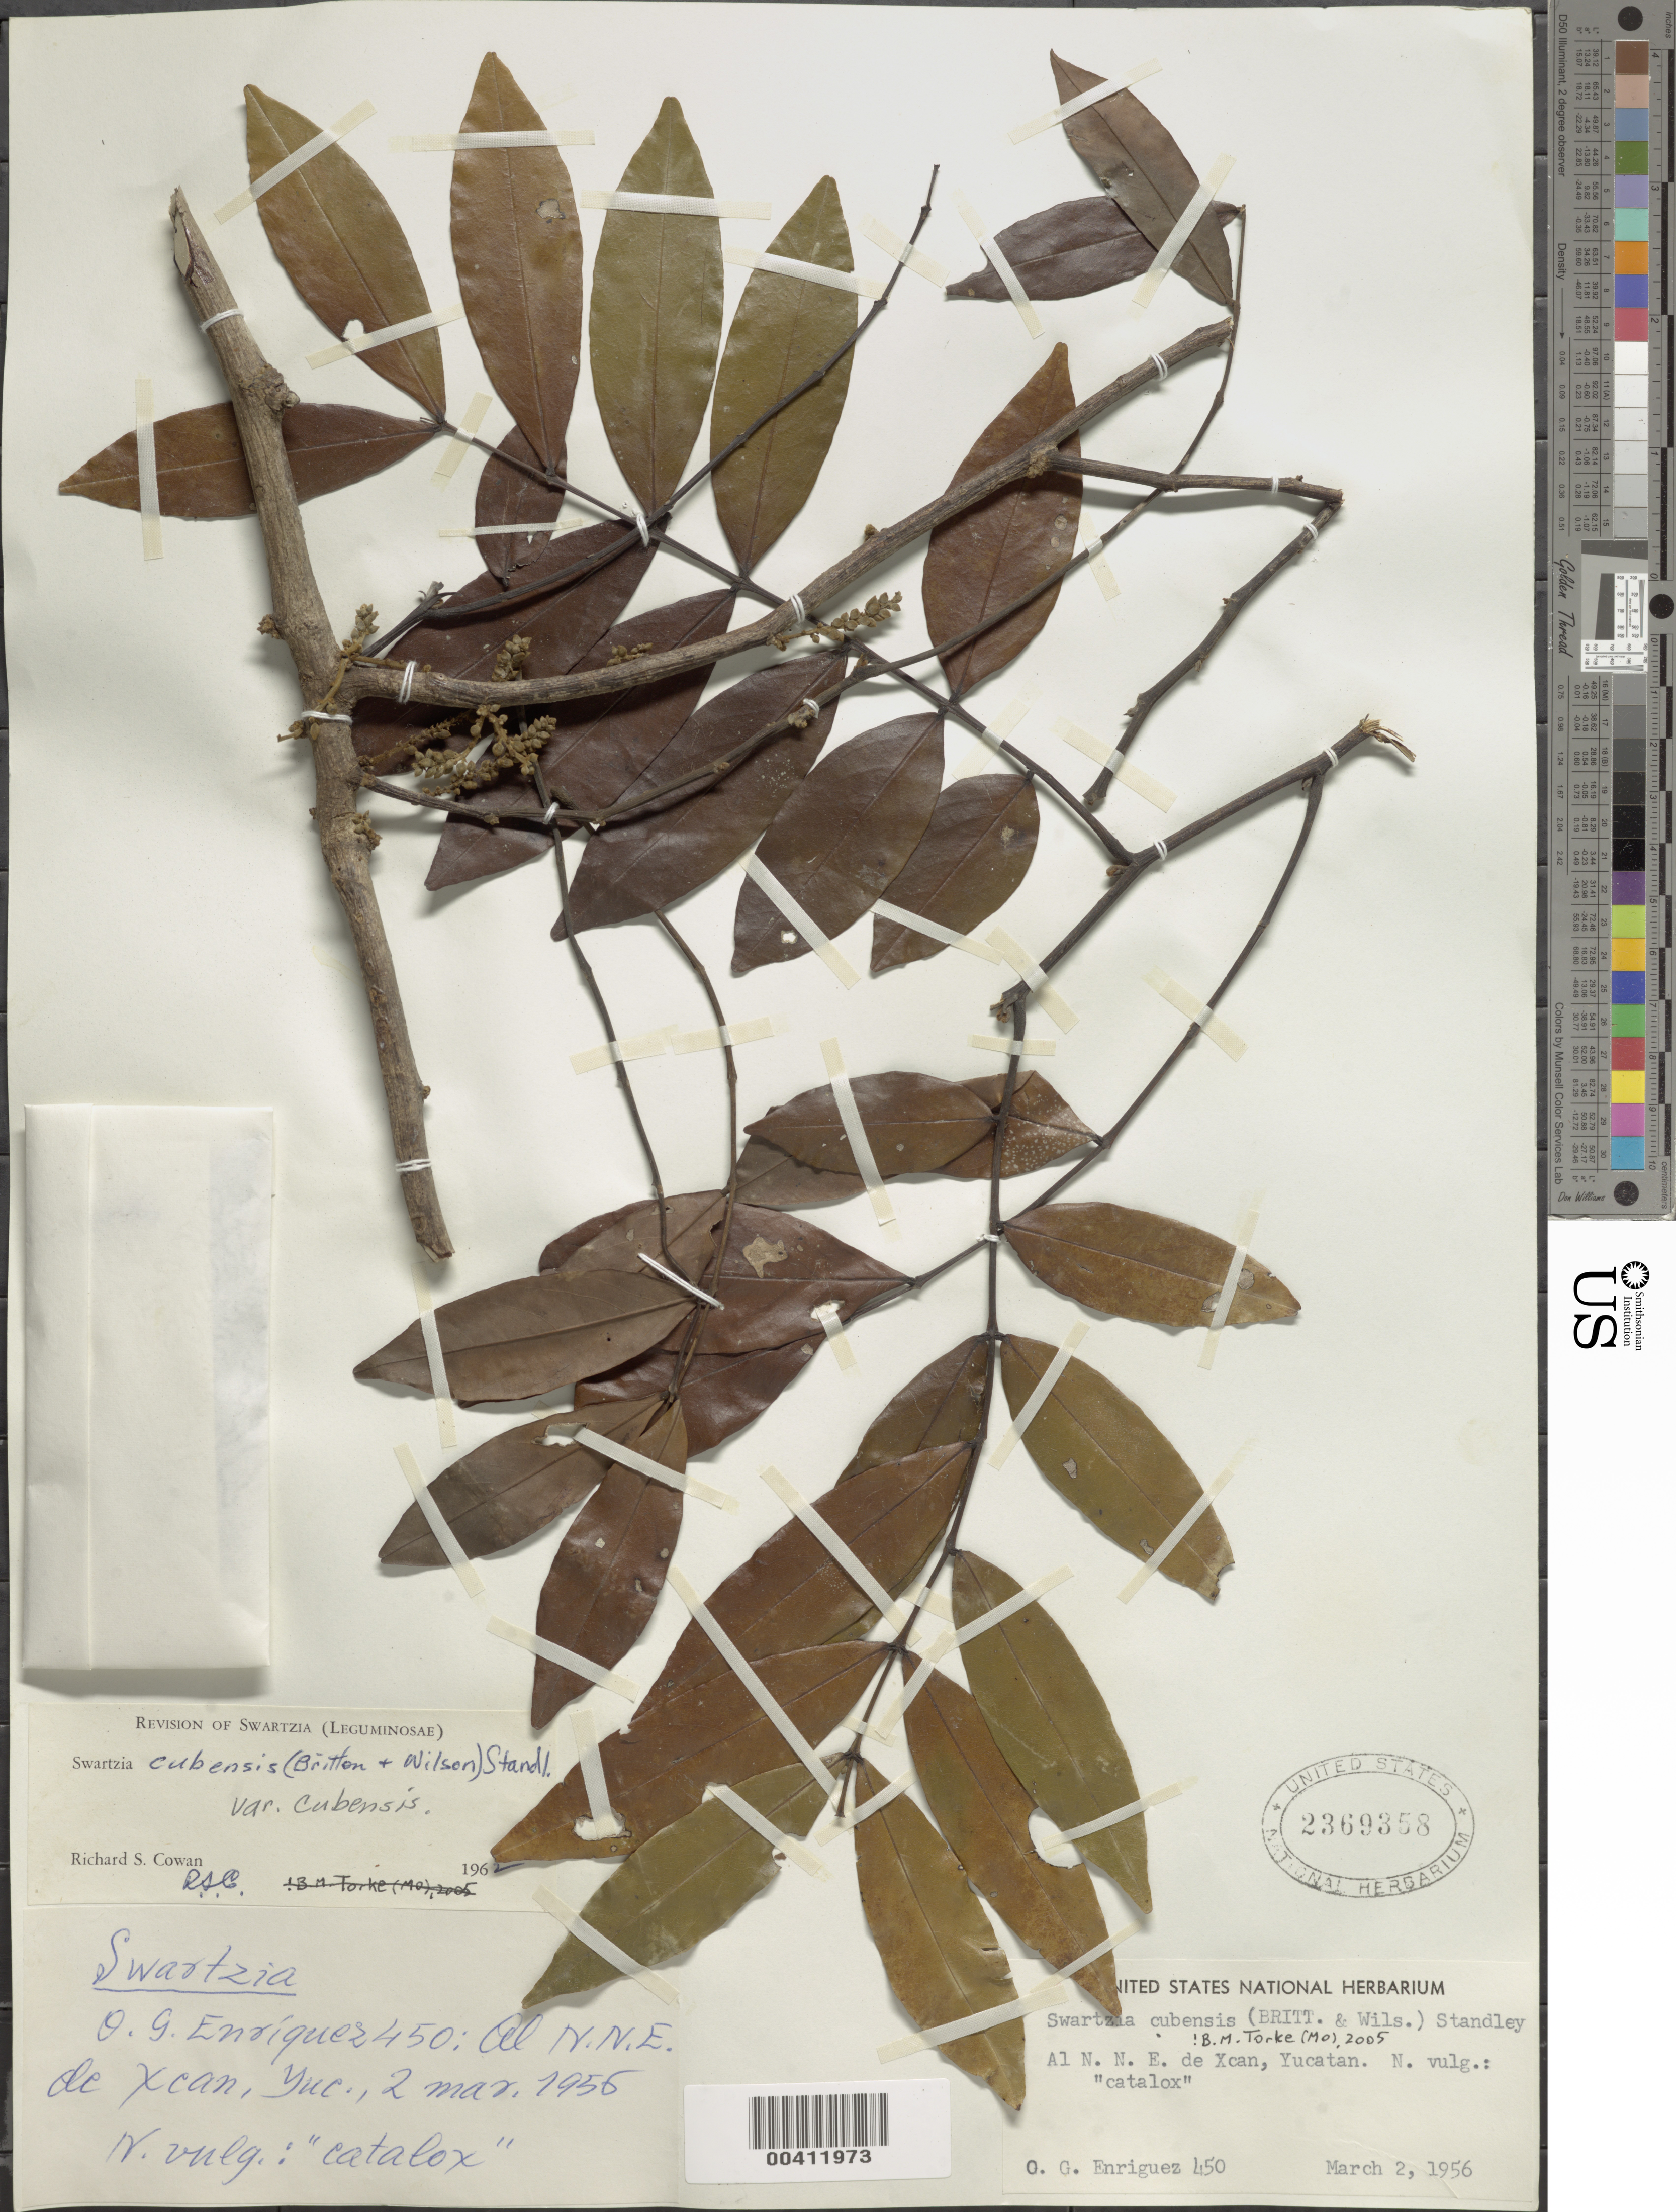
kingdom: Plantae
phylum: Tracheophyta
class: Magnoliopsida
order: Fabales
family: Fabaceae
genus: Swartzia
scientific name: Swartzia cubensis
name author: (Britton & P. Wilson) Standl.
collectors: O. Enriquez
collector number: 450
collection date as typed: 02 Mar 1956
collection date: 1956-03-02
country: Mexico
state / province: Yucatán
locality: Al NNE de Xcan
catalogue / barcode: US 2369358